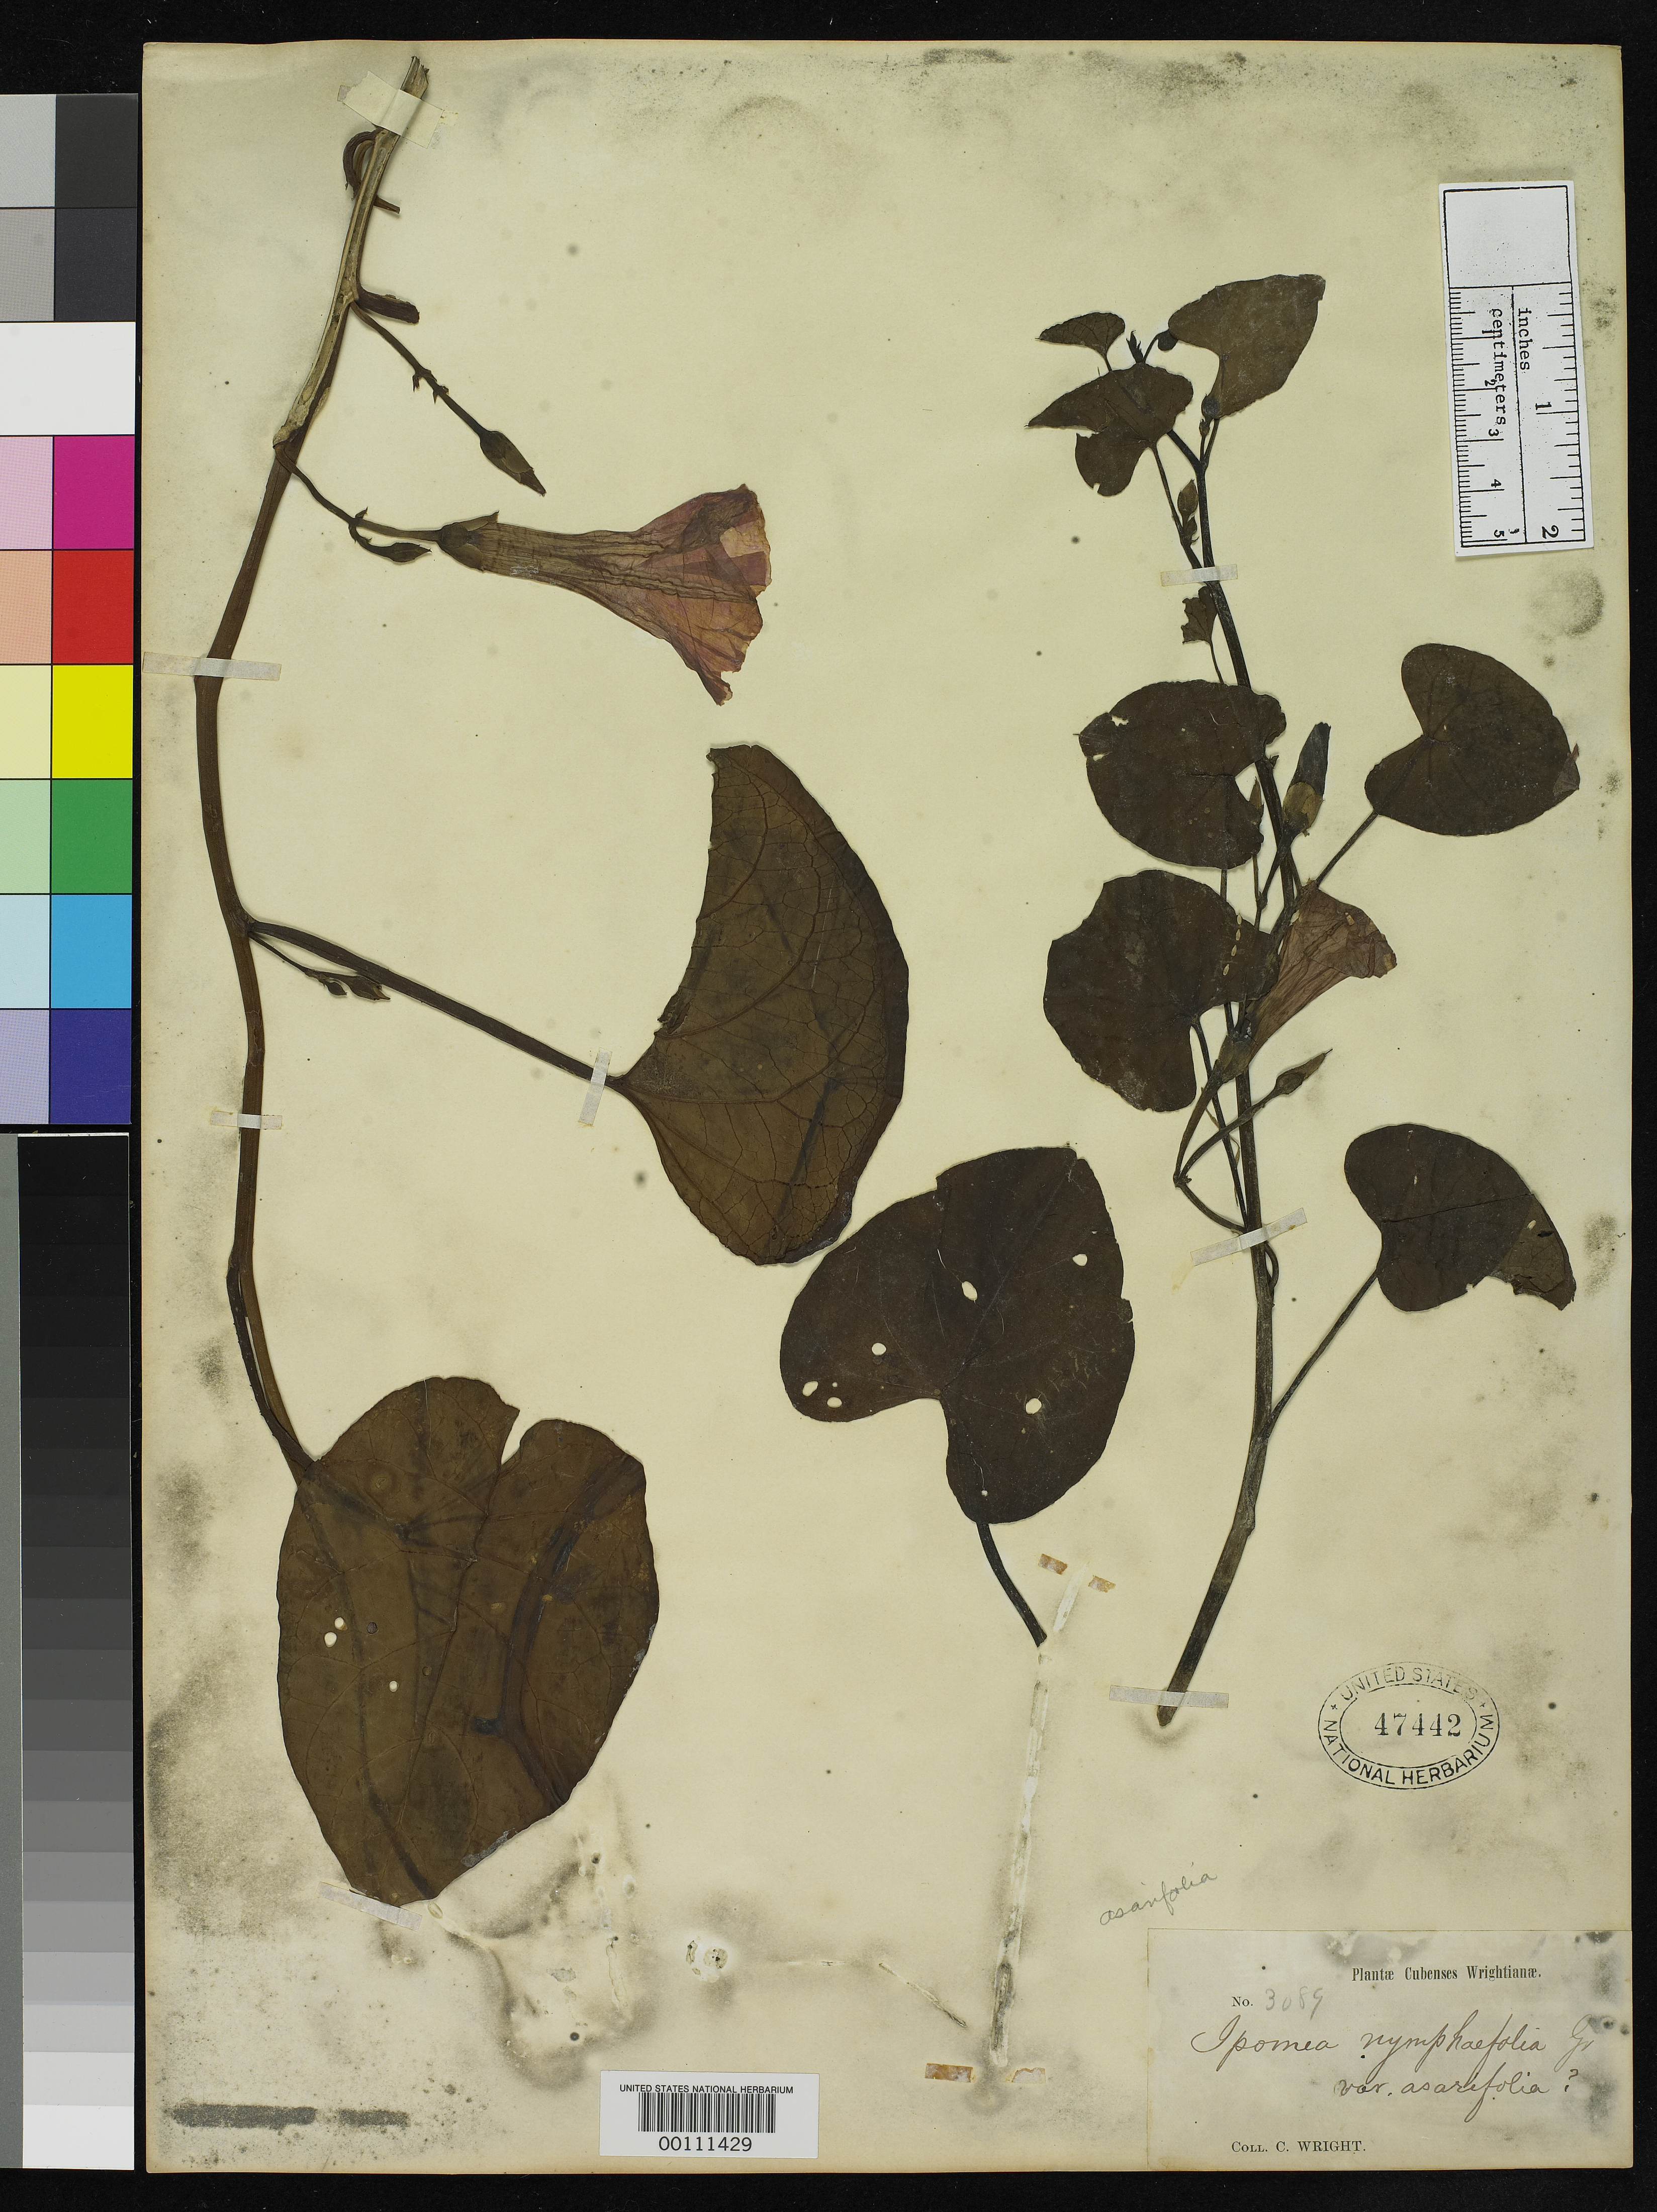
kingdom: Plantae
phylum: Tracheophyta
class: Magnoliopsida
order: Solanales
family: Convolvulaceae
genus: Ipomoea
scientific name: Ipomoea nymphaeifolia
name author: Griseb.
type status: Isosyntype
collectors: C. Wright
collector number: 3089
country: Cuba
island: Greater Antilles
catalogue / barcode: US 47442